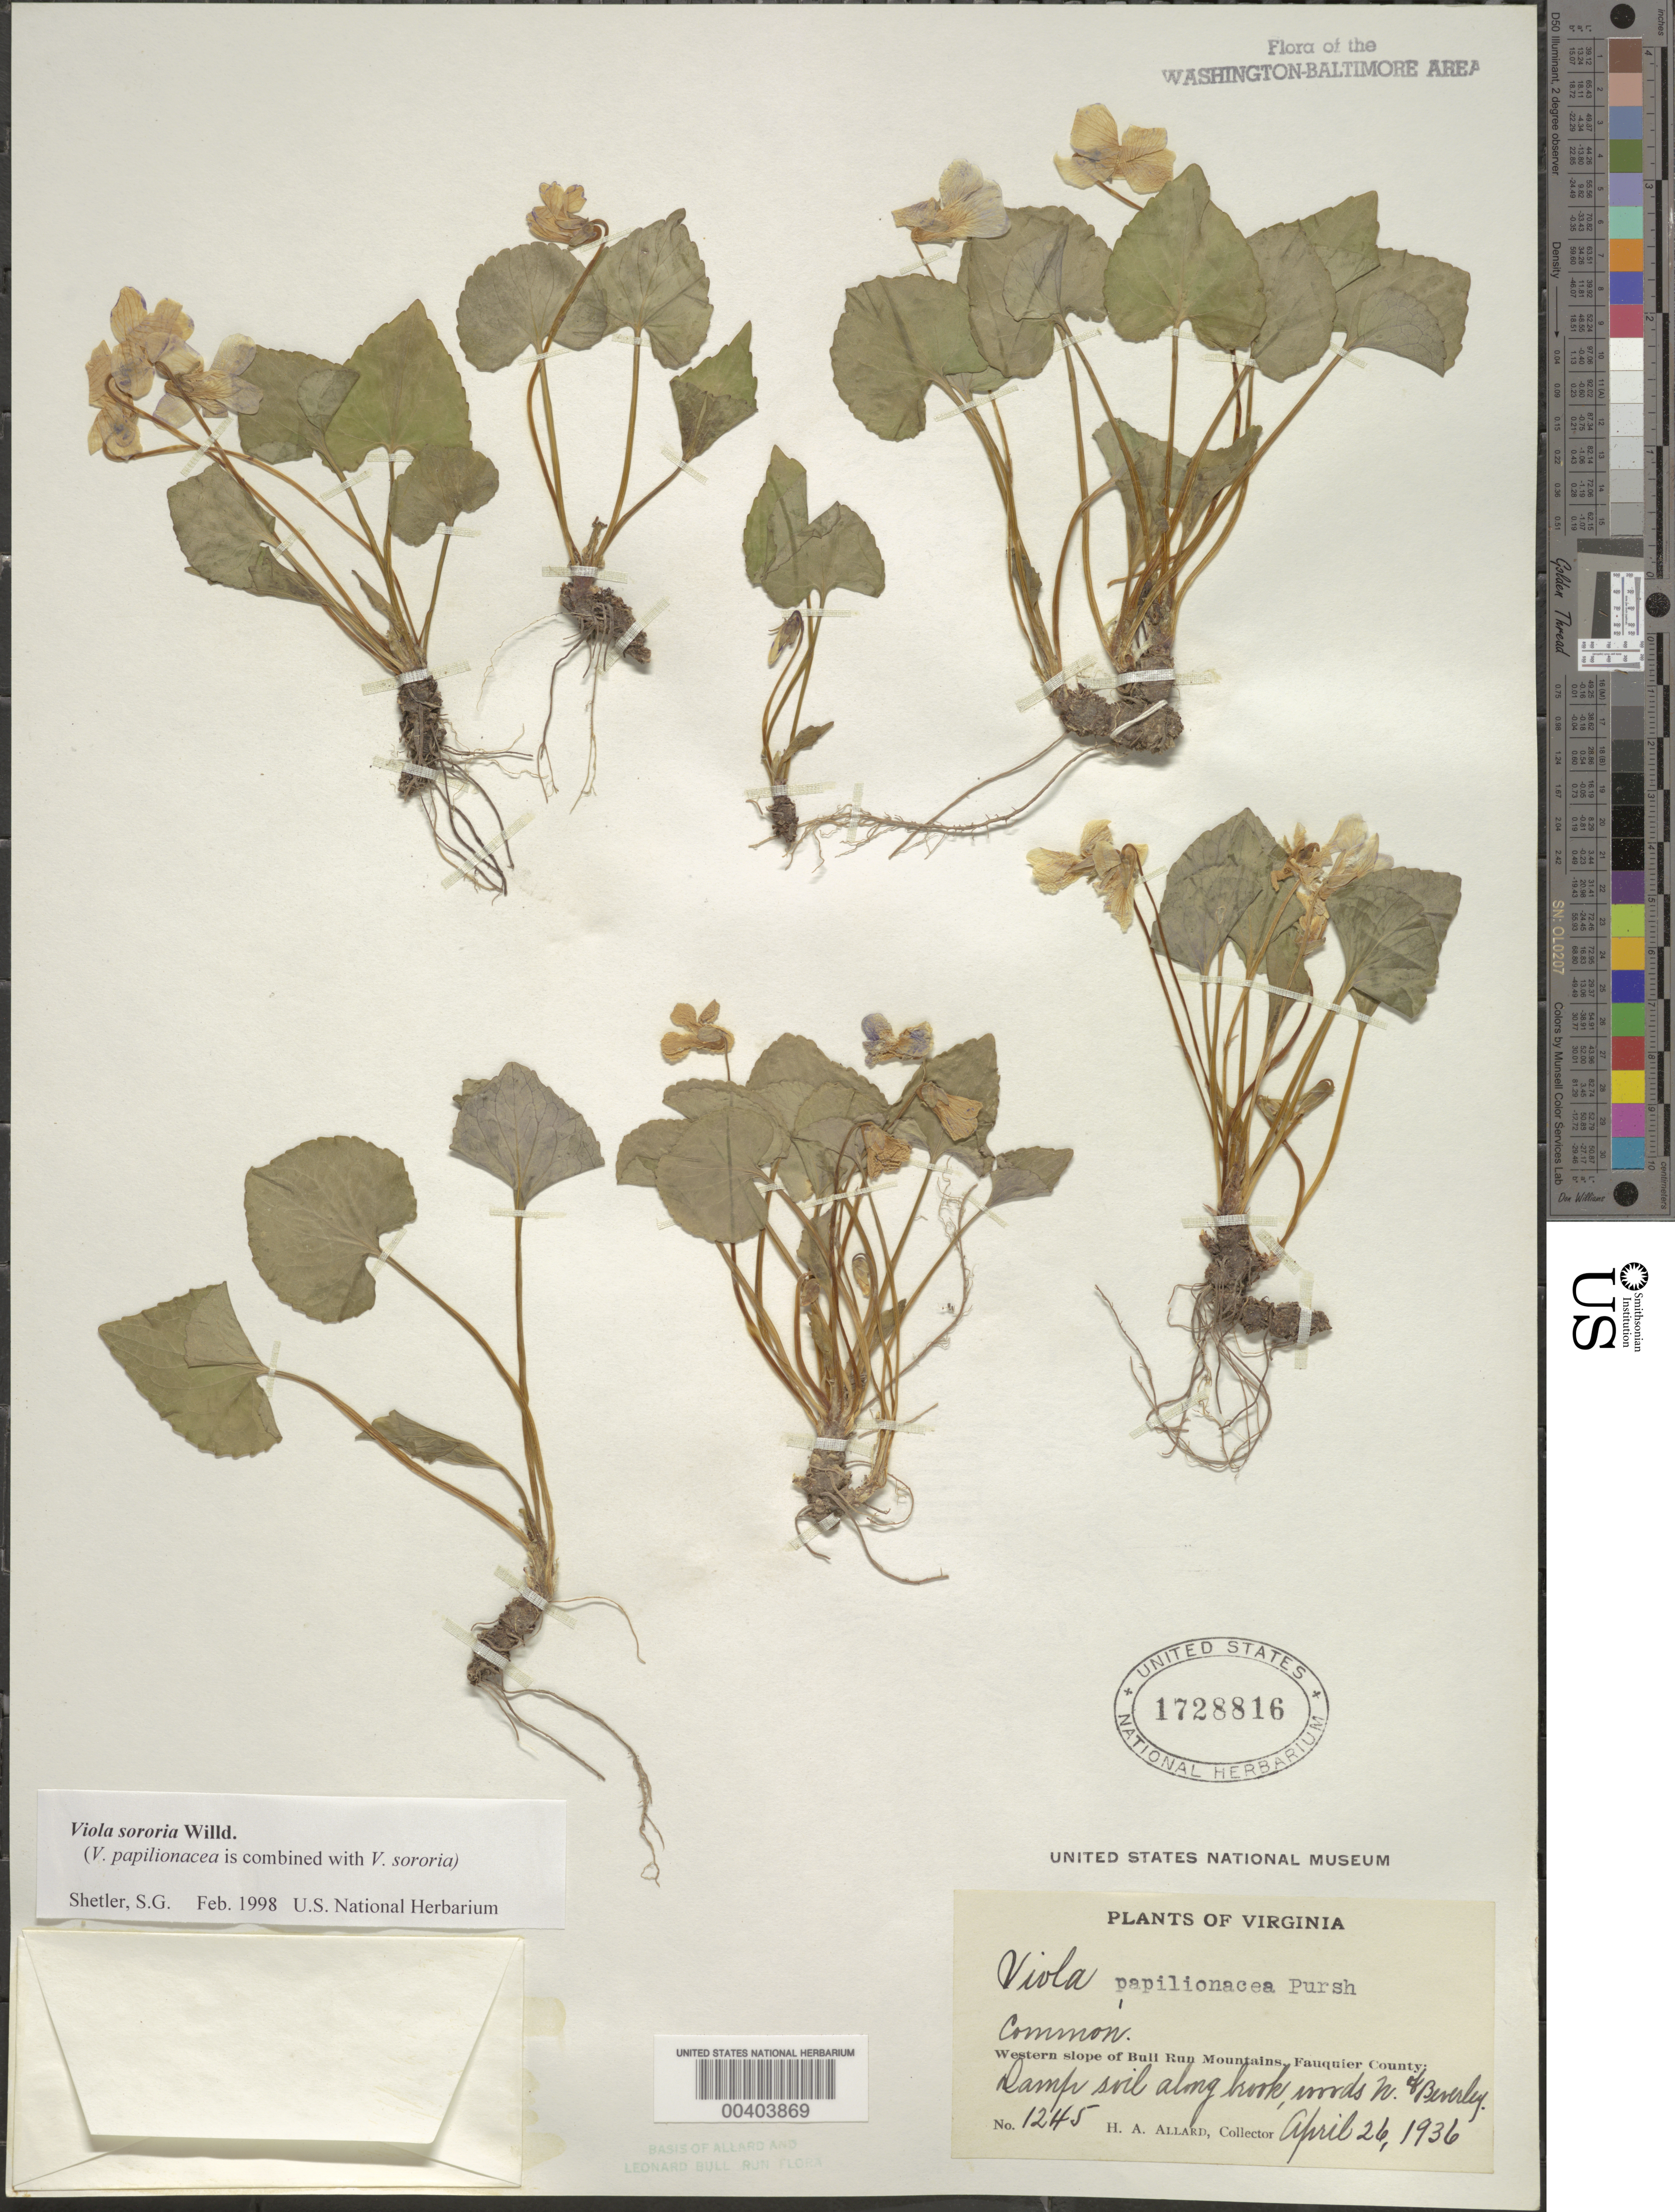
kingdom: Plantae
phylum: Tracheophyta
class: Magnoliopsida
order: Malpighiales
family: Violaceae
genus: Viola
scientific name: Viola sororia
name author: Willd.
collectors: H. A. Allard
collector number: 1245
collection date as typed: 26 Apr 1936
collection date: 1936-04-26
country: United States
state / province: Virginia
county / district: Fauquier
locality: Western Slope of Bull Run Mountains, North of Beverley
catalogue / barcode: US 1728816